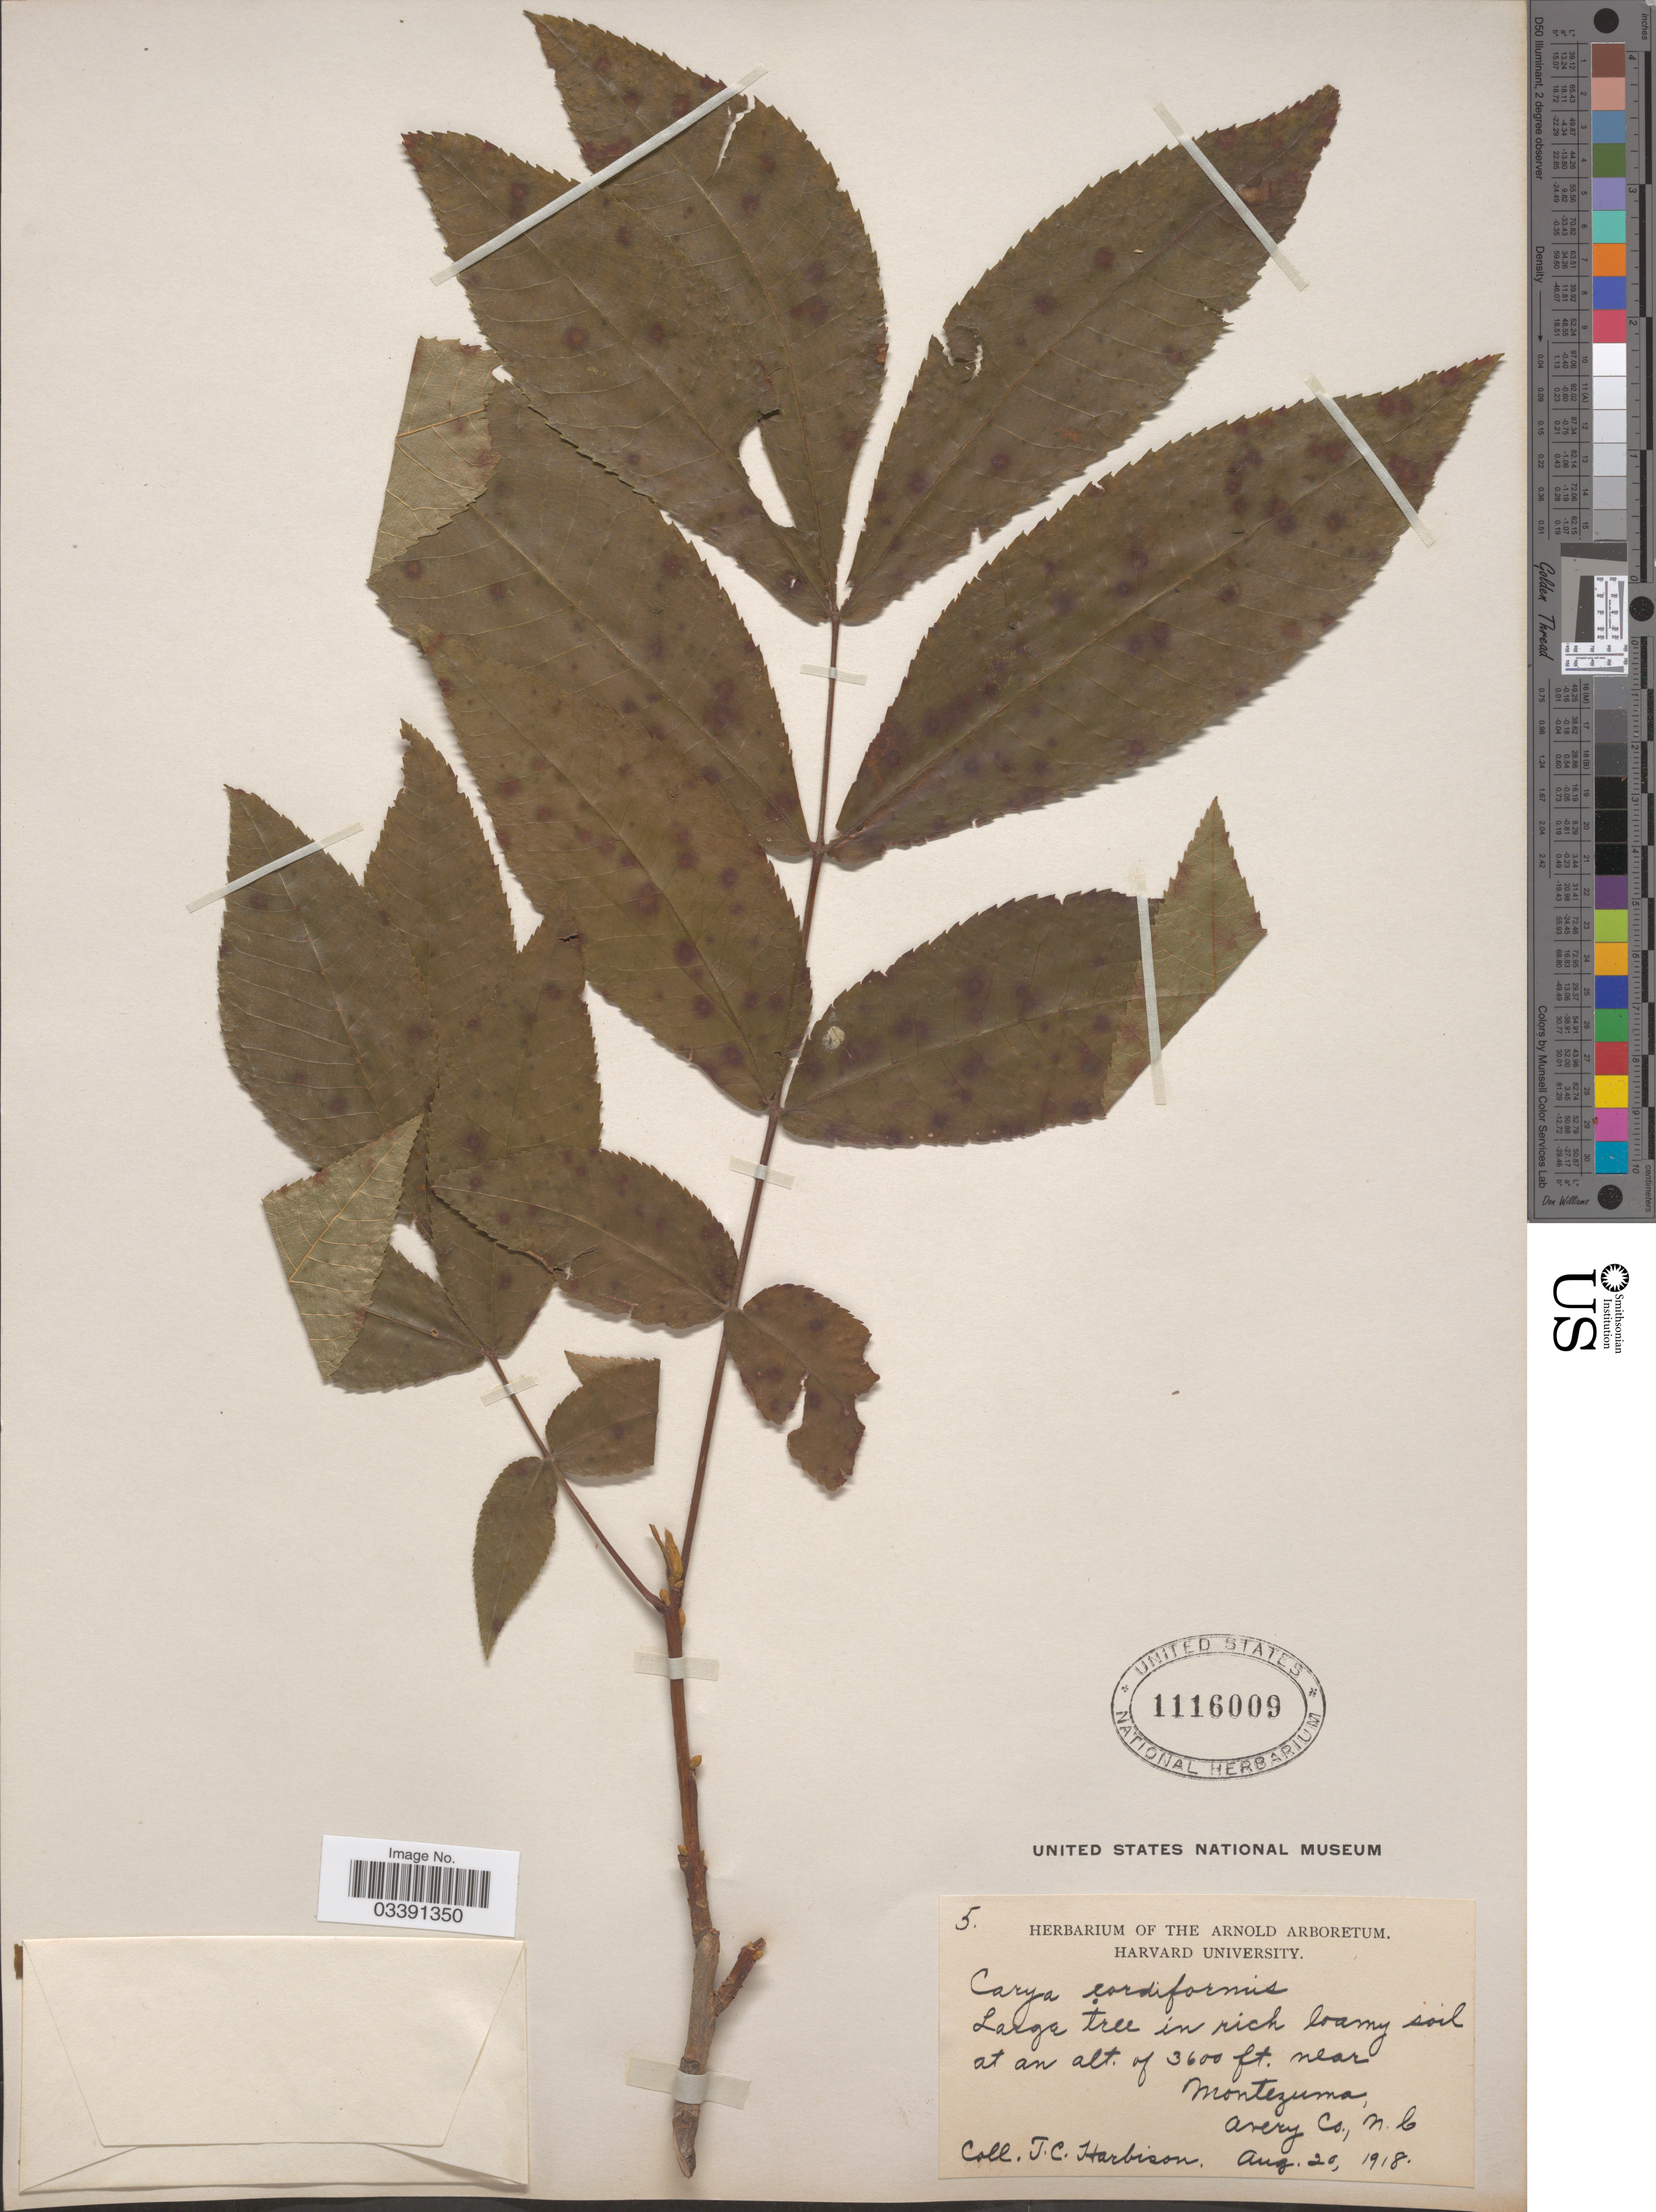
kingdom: Plantae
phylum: Tracheophyta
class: Magnoliopsida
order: Fagales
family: Juglandaceae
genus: Carya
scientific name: Carya cordiformis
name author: (Wangenh.) K. Koch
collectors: T. Harbison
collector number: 5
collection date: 1918-08-20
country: United States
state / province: North Carolina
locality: Near Montezuma, Avery Co.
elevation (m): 1097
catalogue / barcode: US 1116009